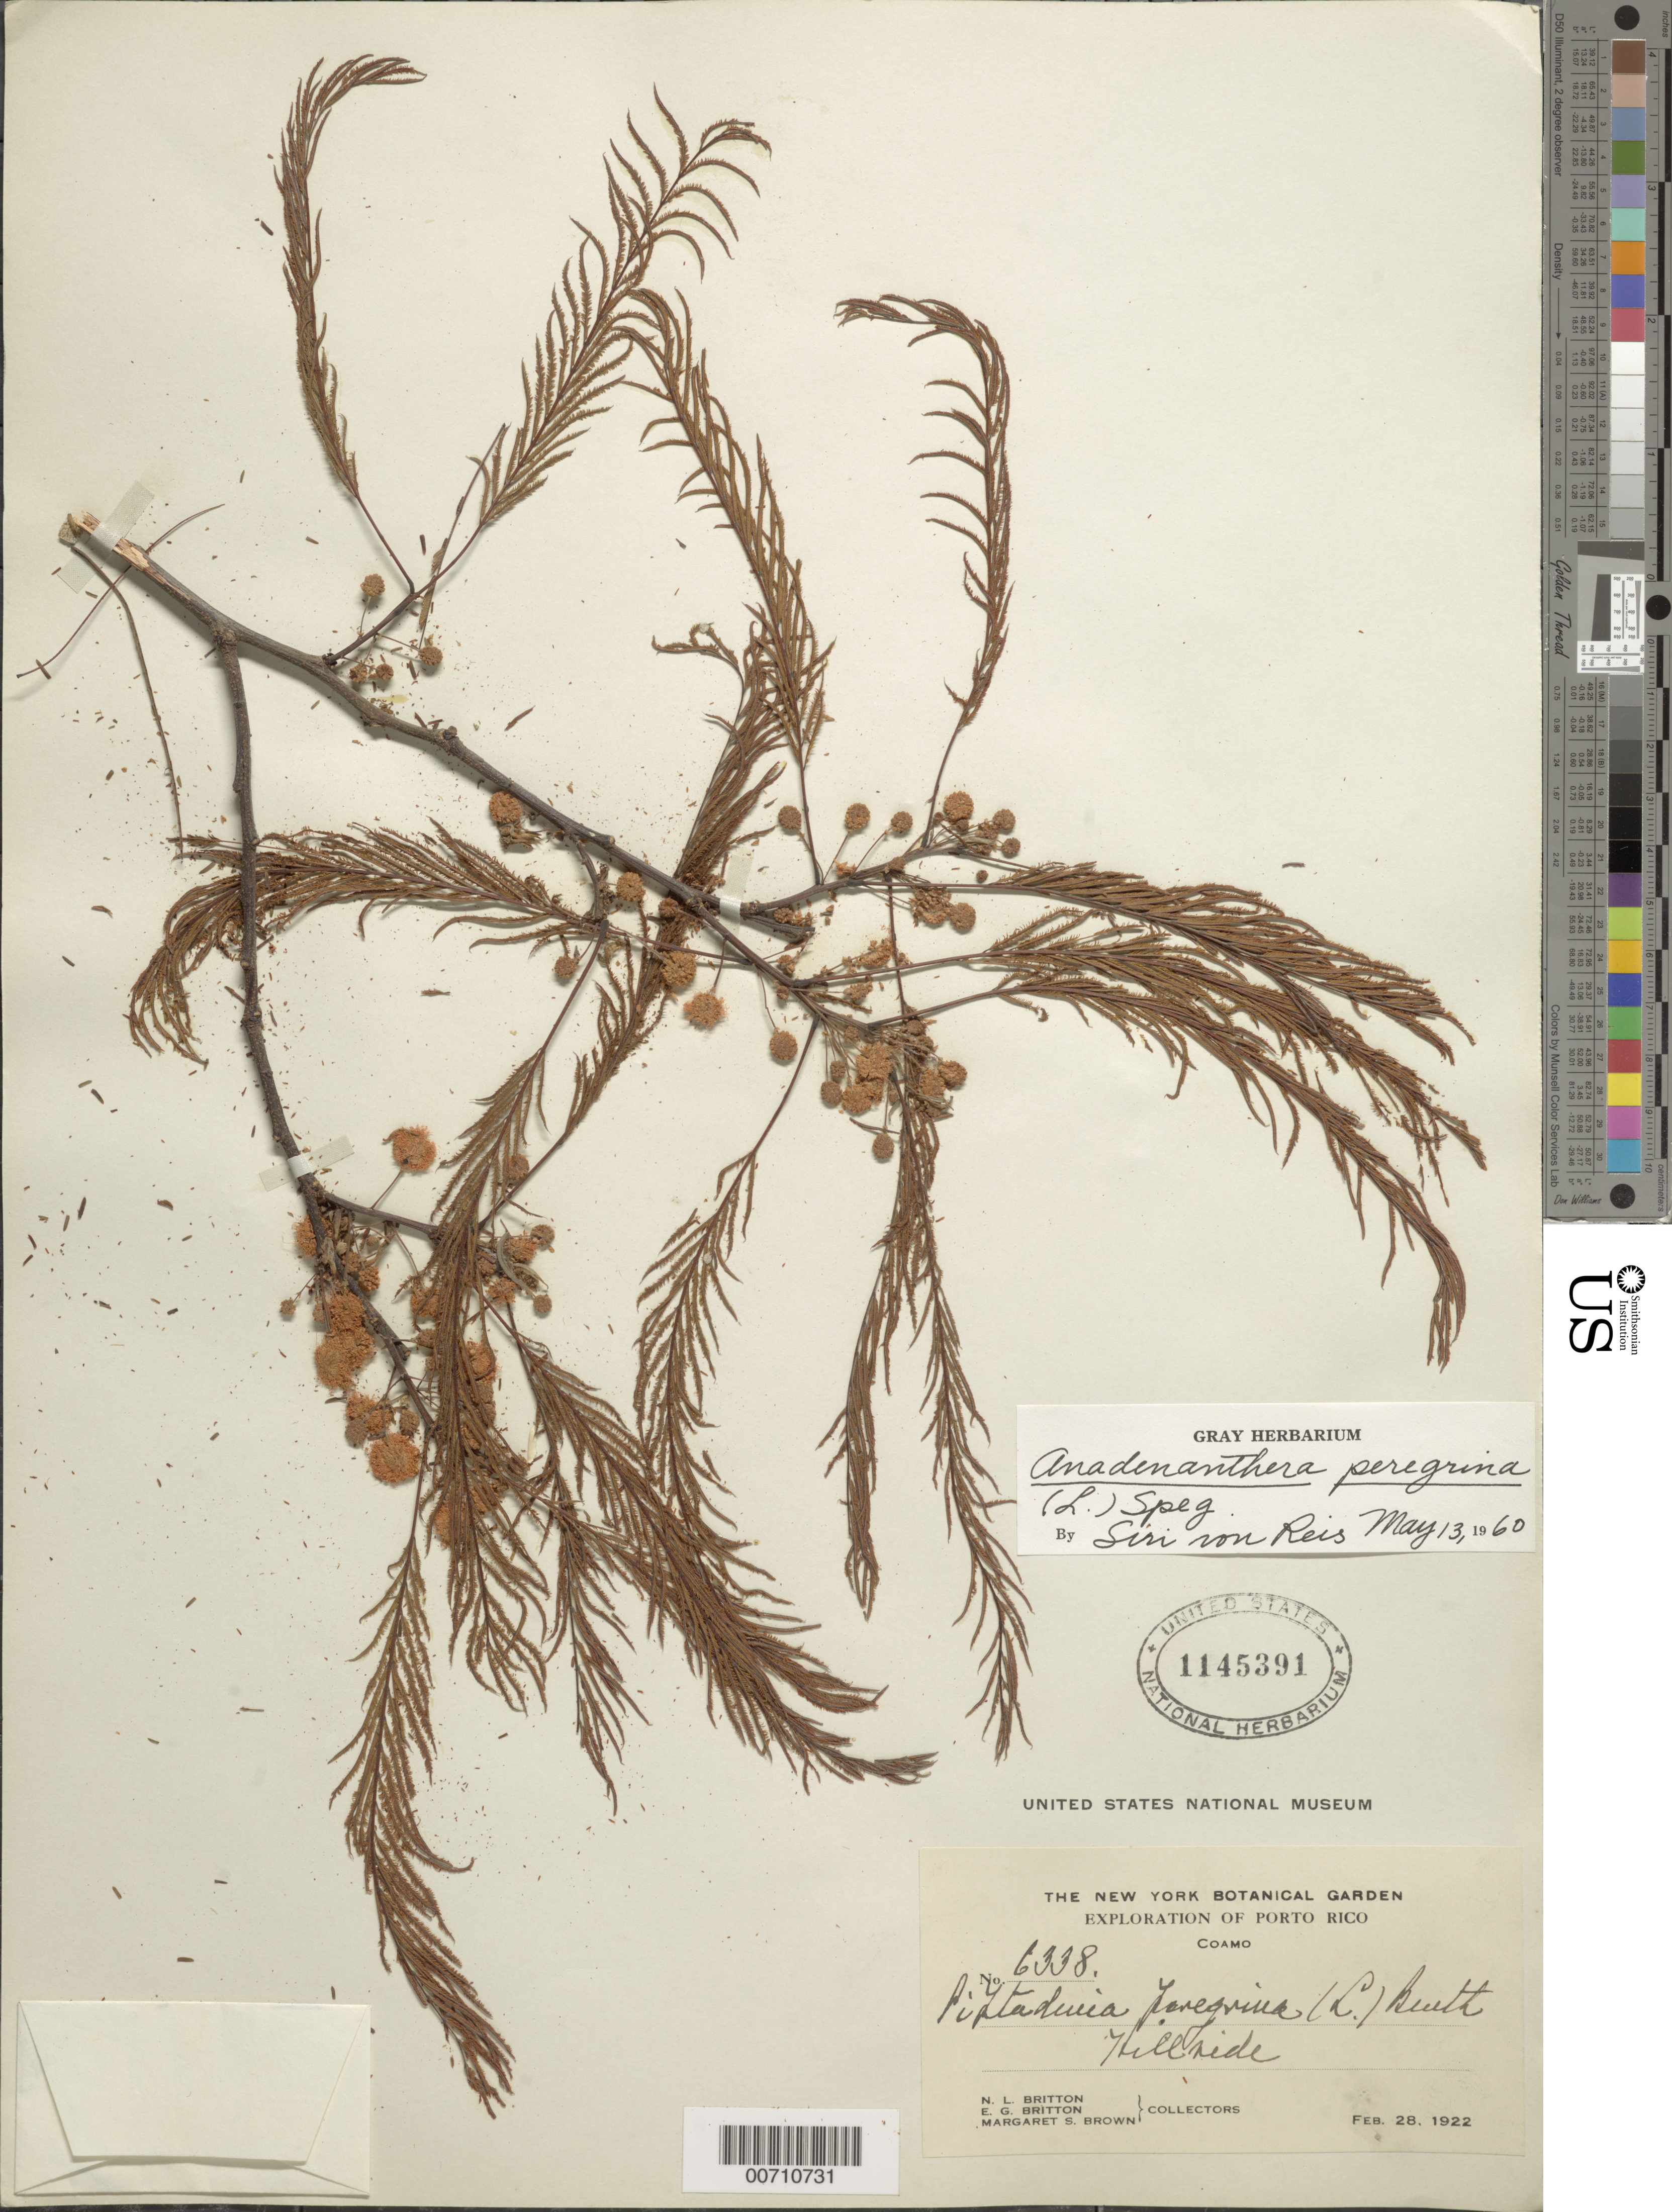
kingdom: Plantae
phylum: Tracheophyta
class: Magnoliopsida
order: Fabales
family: Fabaceae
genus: Anadenanthera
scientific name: Anadenanthera peregrina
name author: (L.) Speg.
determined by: Von Reis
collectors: N. Britton, E. G. Britton & M. S. Brown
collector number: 6338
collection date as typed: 28 Feb 1922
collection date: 1922-02-28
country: Puerto Rico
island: Greater Antilles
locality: Coamo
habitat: Hillside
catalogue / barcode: US 1145391